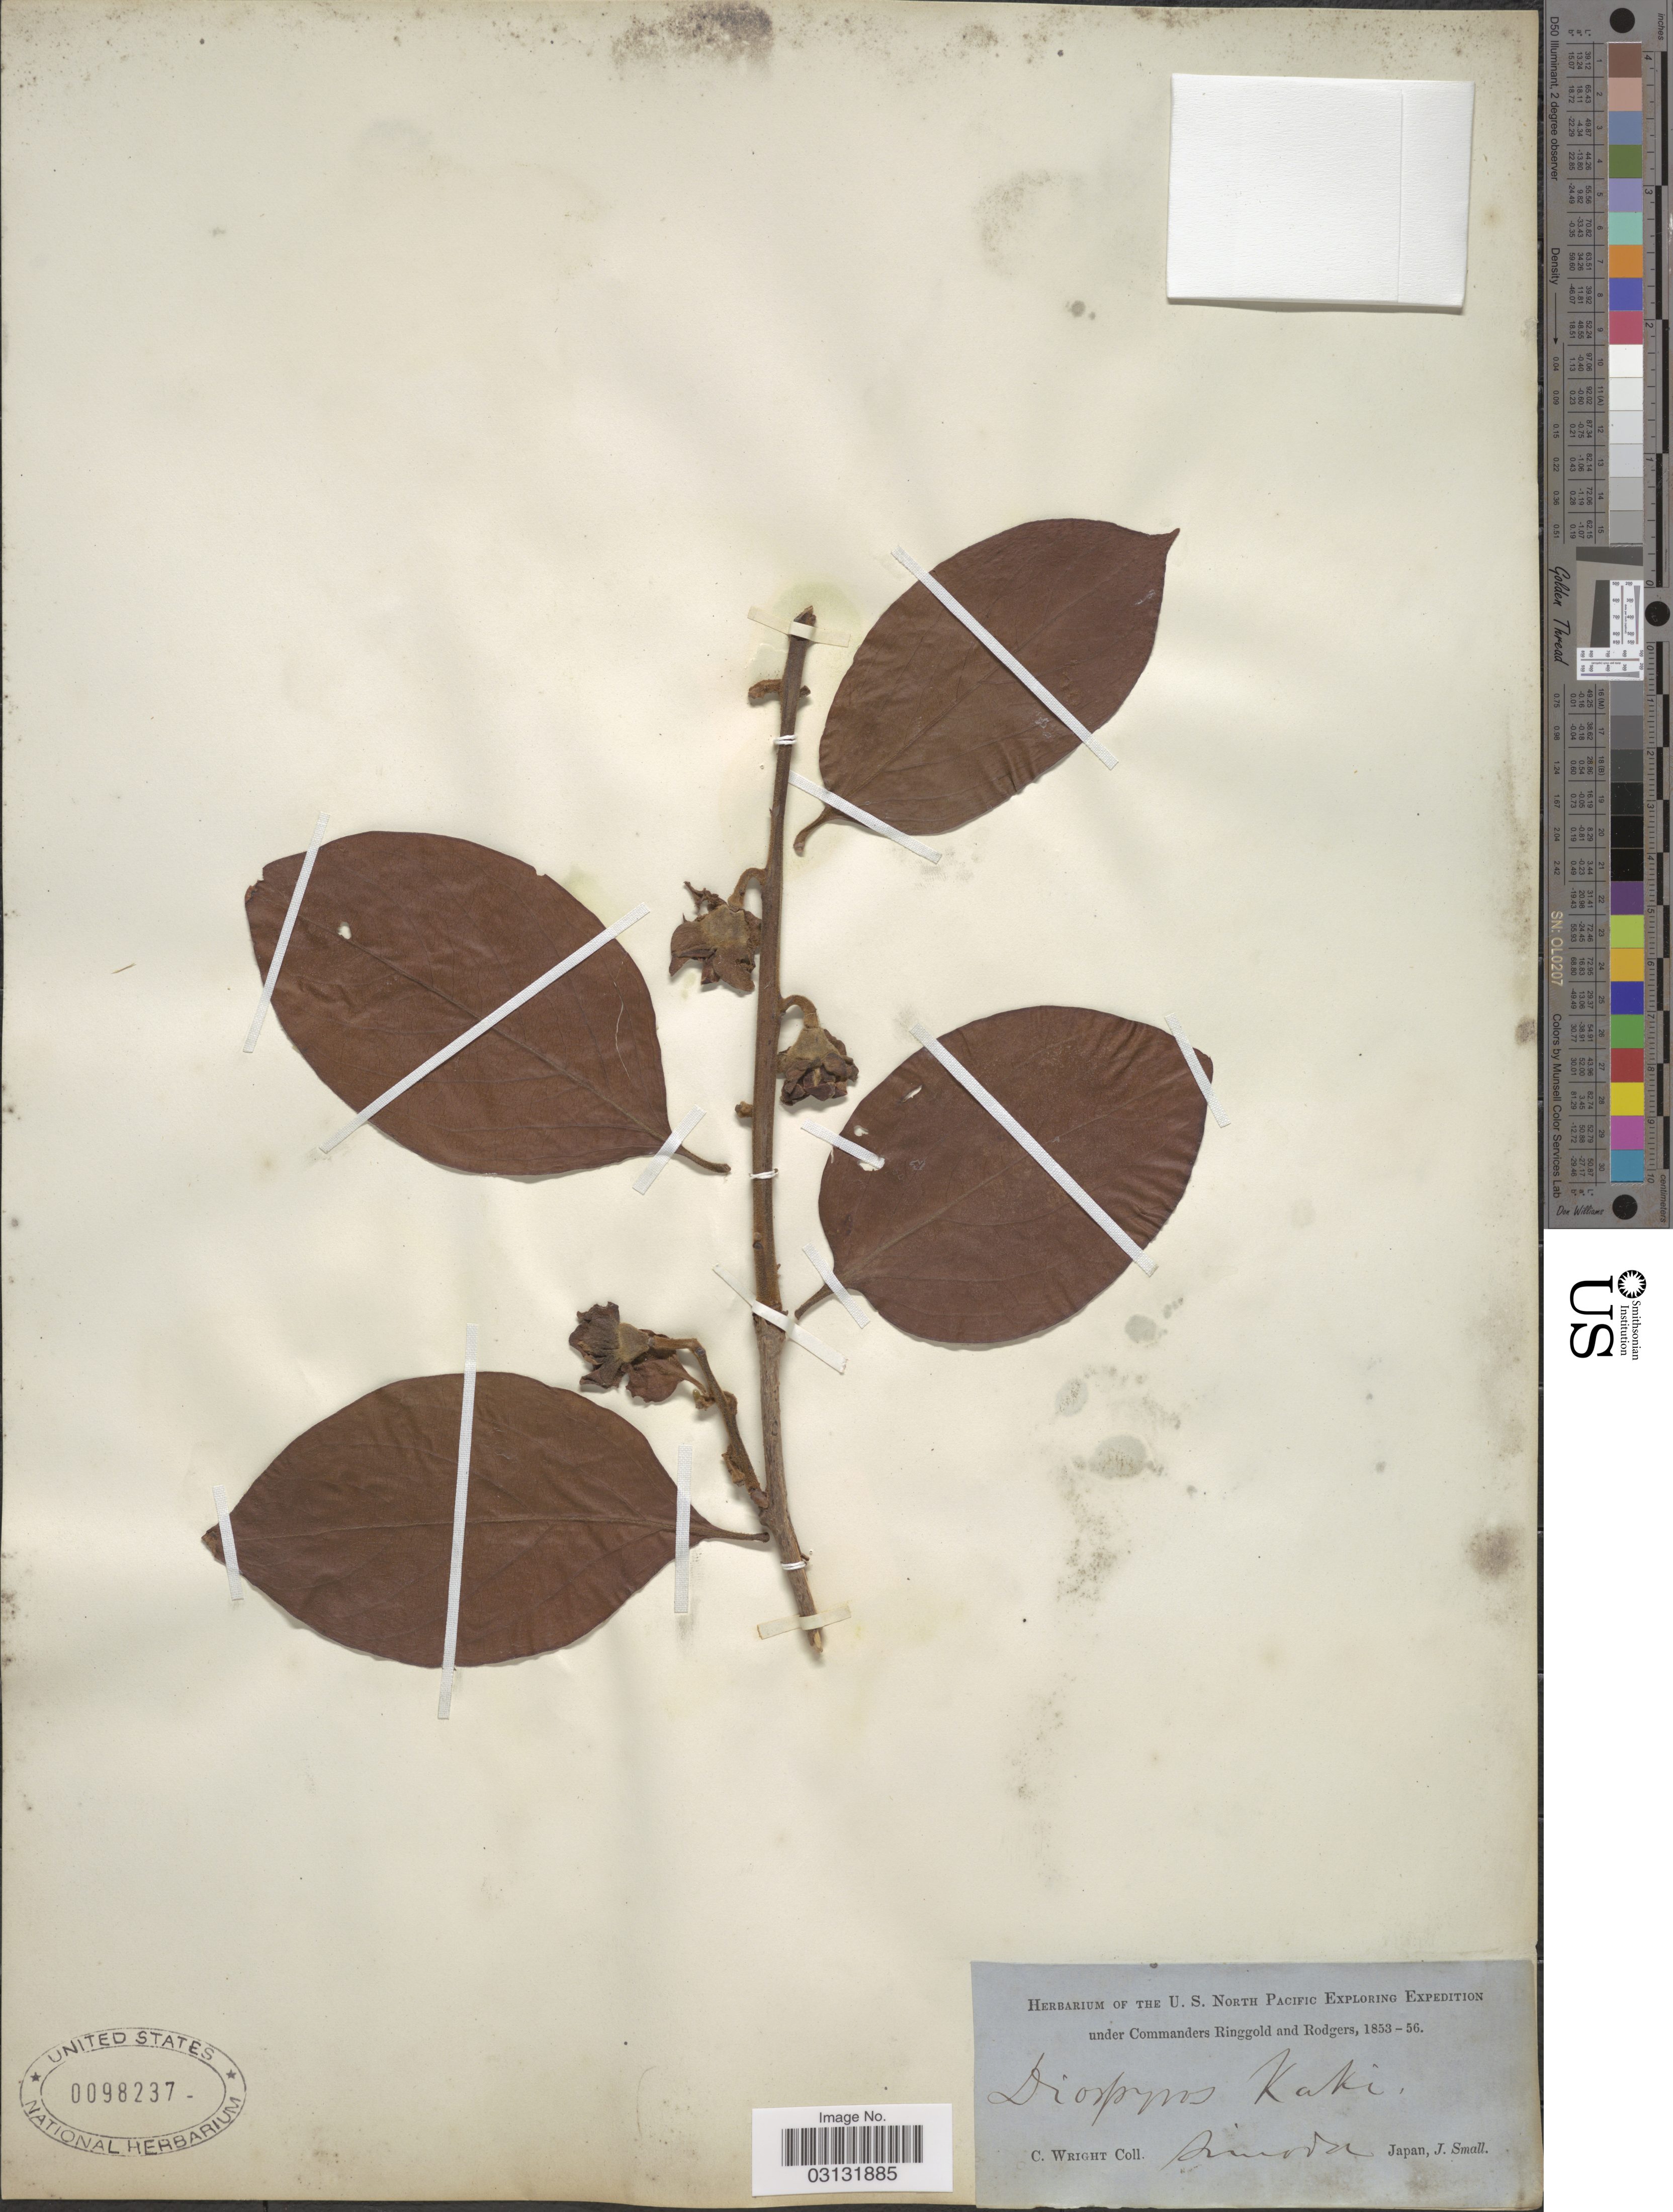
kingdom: Plantae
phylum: Tracheophyta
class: Magnoliopsida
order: Ericales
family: Ebenaceae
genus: Diospyros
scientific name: Diospyros kaki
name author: Thunb.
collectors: C. Wright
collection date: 1853/1856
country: Japan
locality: Simoda.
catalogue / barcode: US 98237